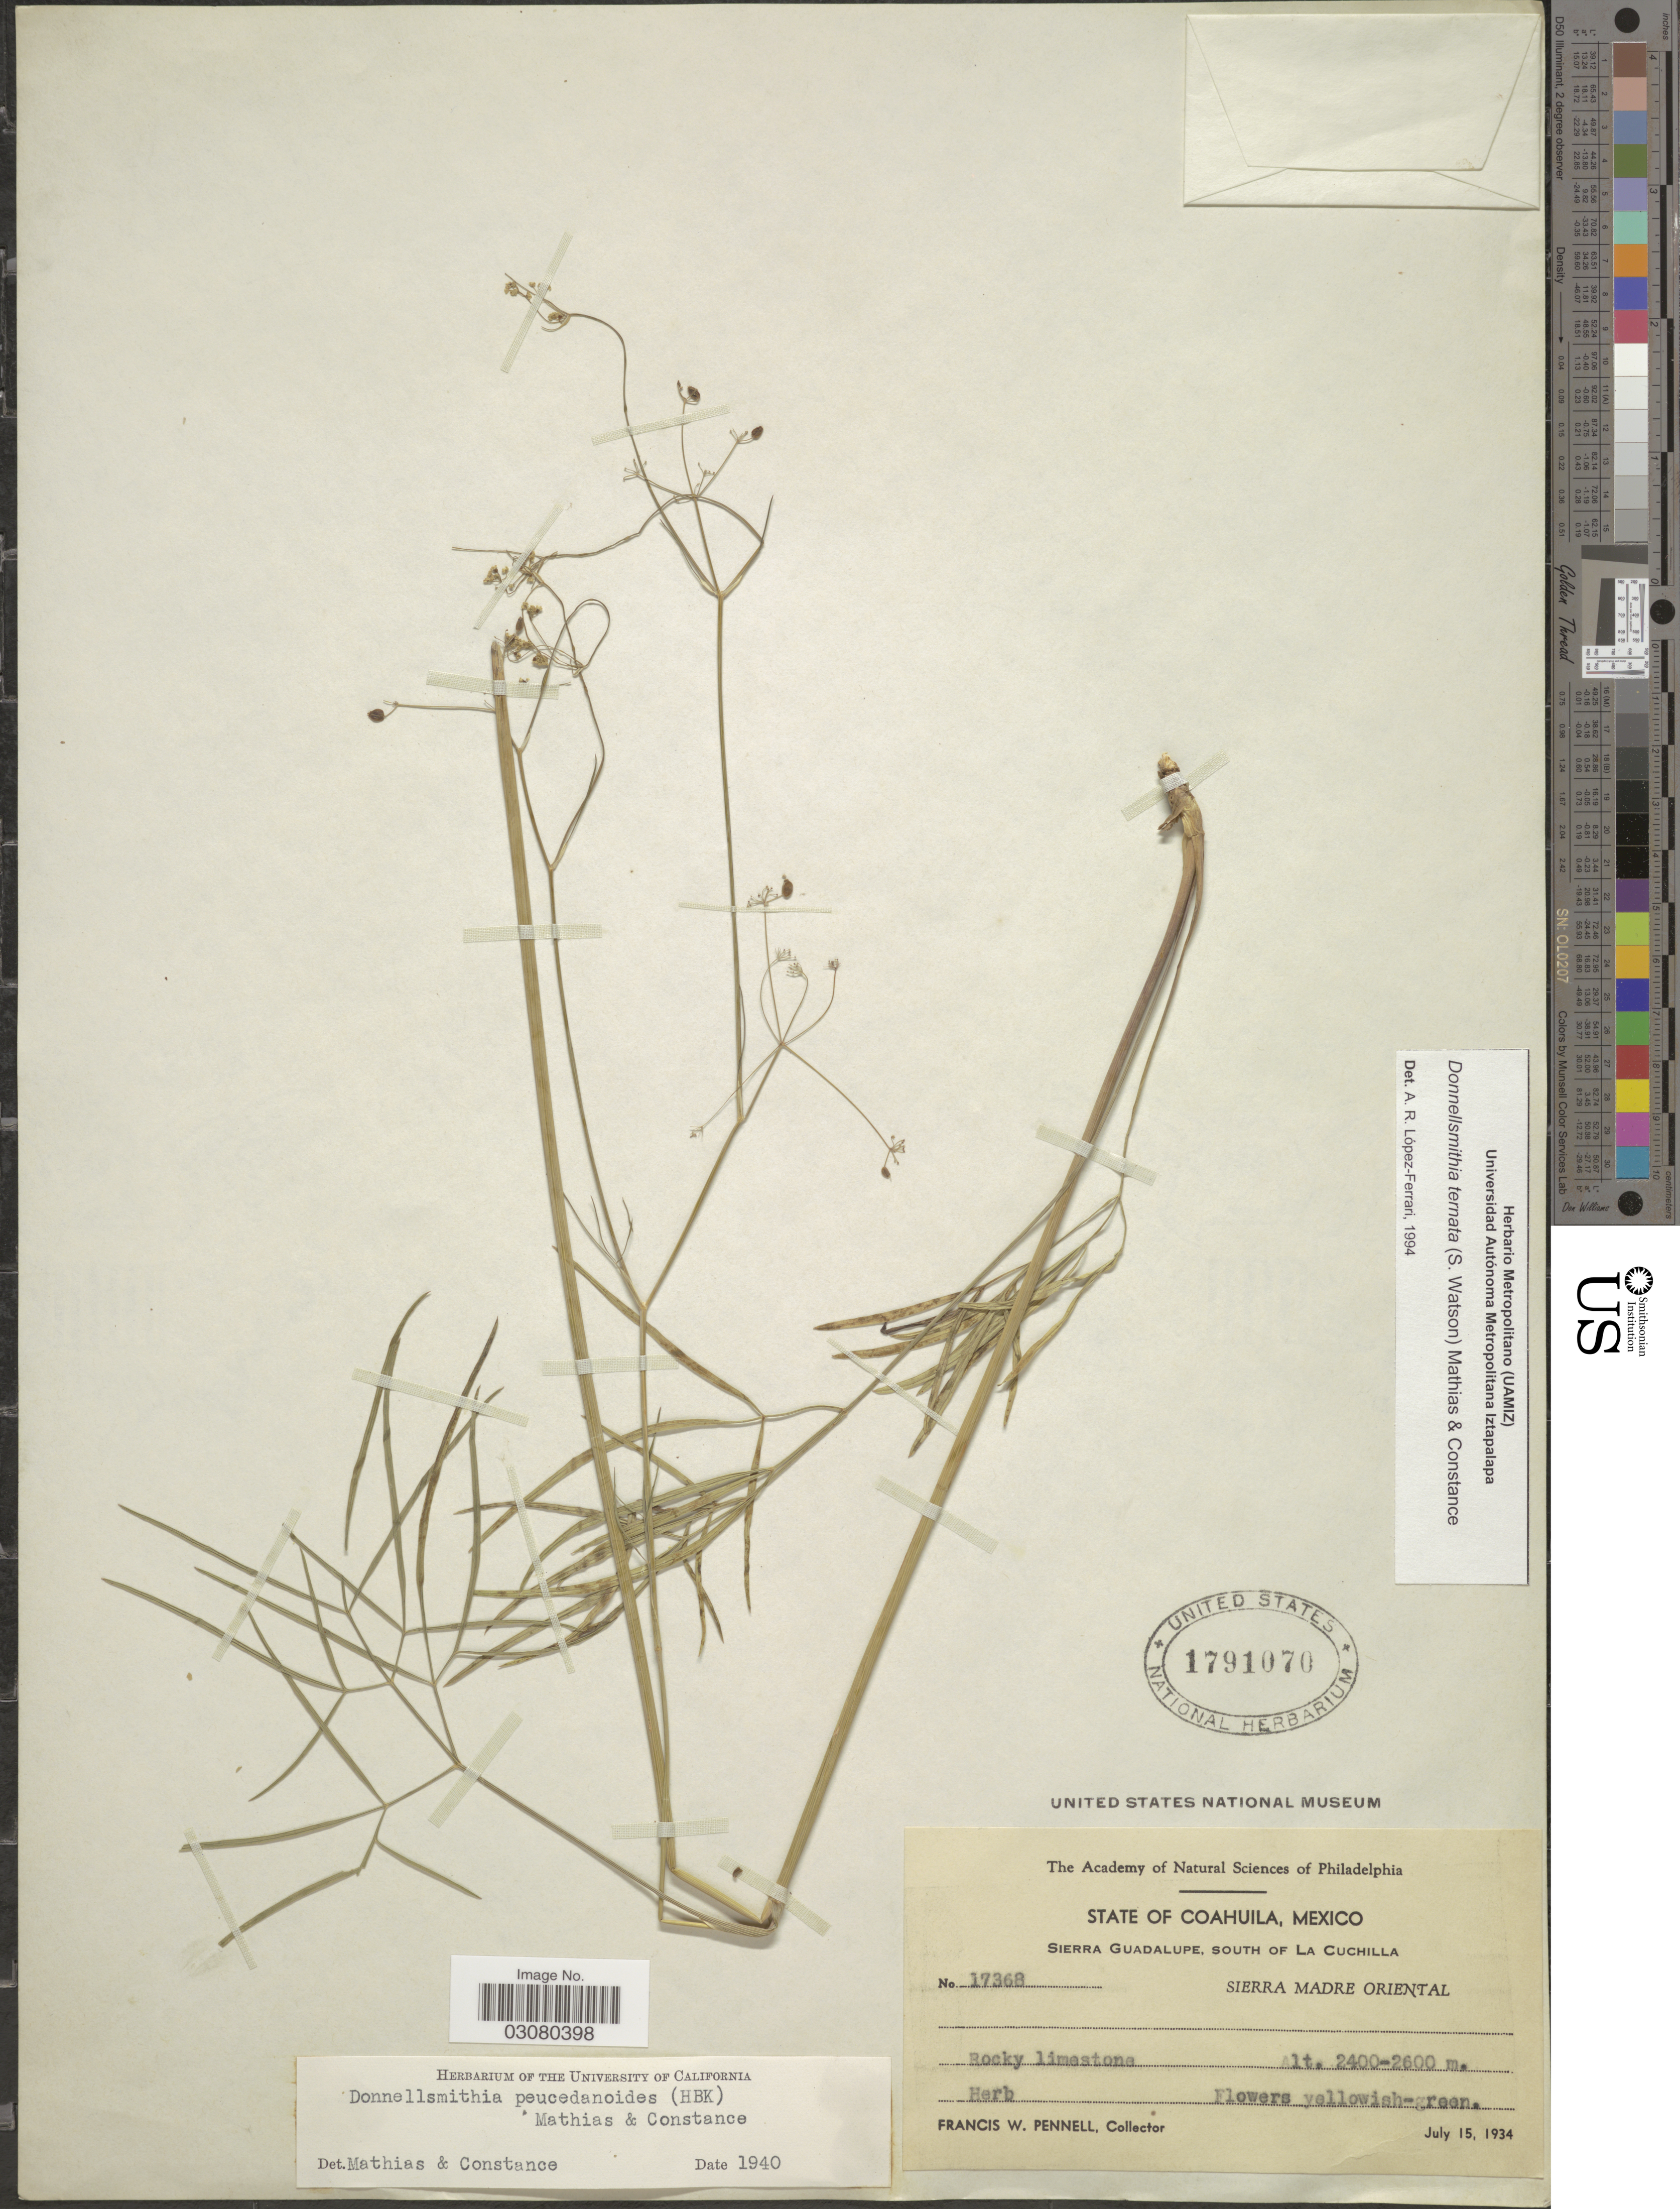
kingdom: Plantae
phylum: Tracheophyta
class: Magnoliopsida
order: Apiales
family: Apiaceae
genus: Donnellsmithia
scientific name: Donnellsmithia ternata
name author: (S. Watson) Mathias & Constance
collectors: F. W. Pennell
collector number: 17368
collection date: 1934-07-15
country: Mexico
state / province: Coahuila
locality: Sierra Guadalupe, south of La Cuchilla. Sierra Madre Oriental. Rocky limestone.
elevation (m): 2400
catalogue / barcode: US 1791070